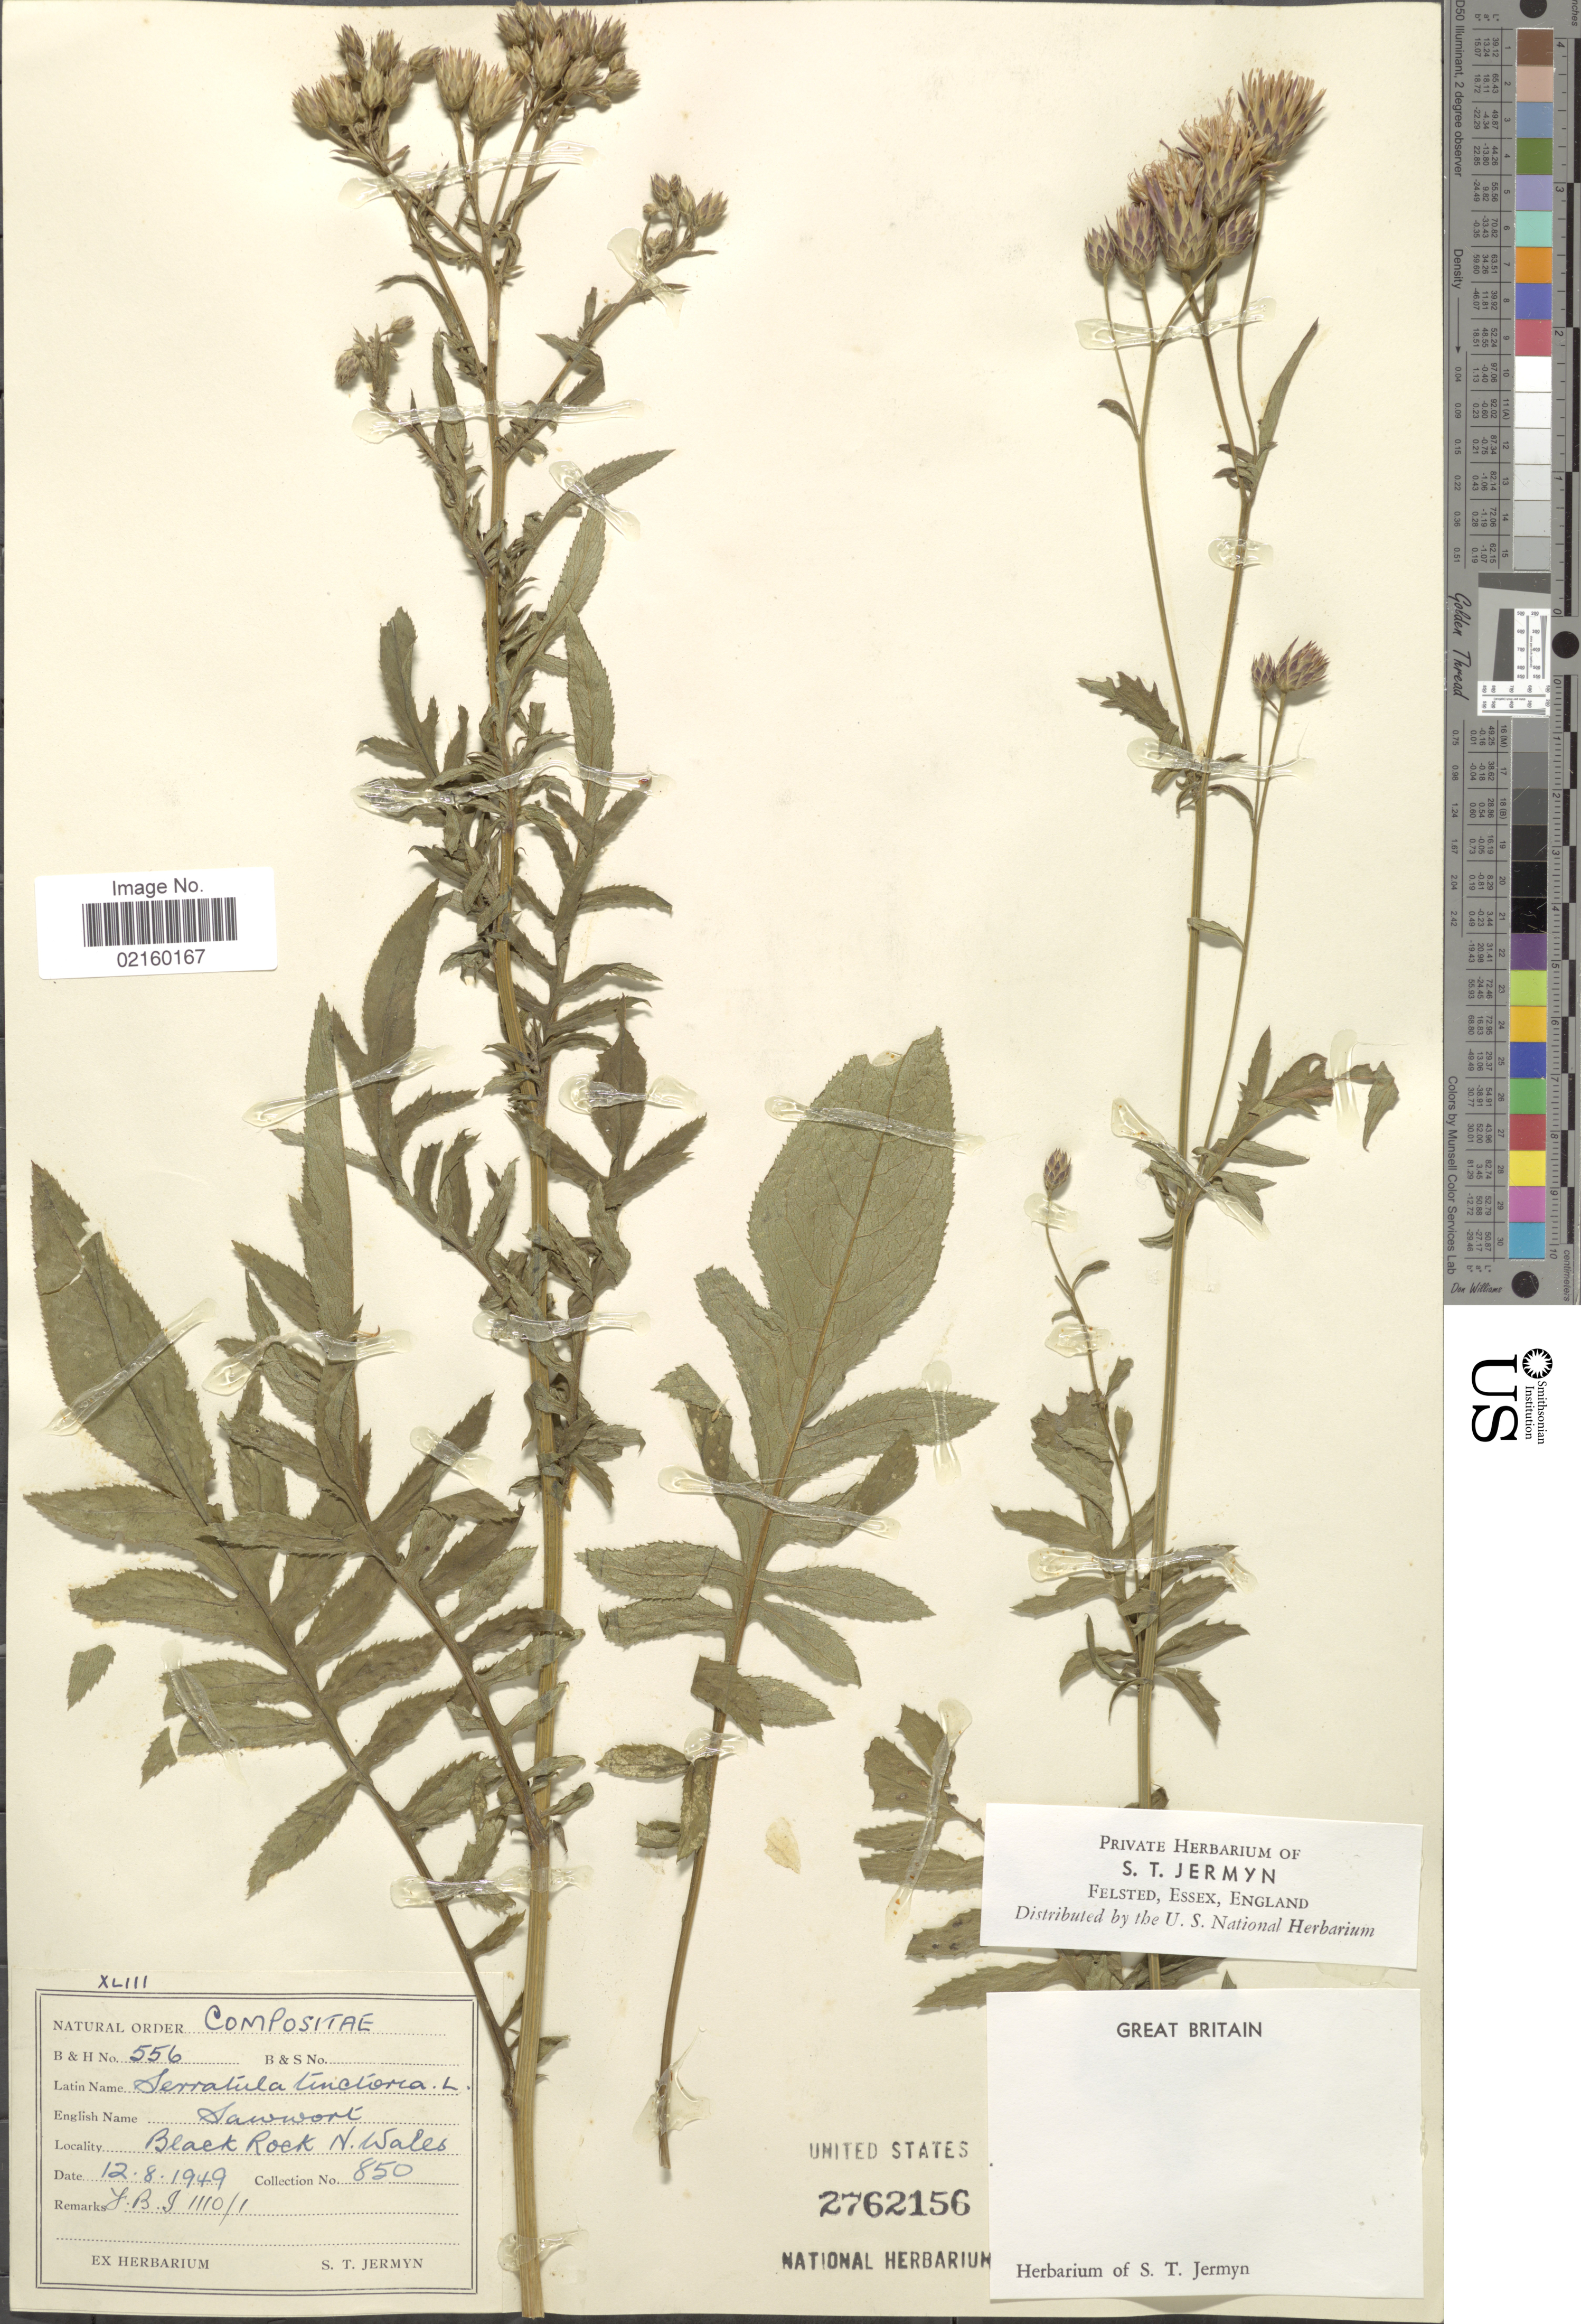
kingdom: Plantae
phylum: Tracheophyta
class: Magnoliopsida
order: Asterales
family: Asteraceae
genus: Serratula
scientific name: Serratula tinctoria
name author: L.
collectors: S. Jermyn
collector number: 850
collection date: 1949-08-12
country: United Kingdom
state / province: Wales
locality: Great Britain, Black Rock, N. Wales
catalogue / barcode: US 2762156